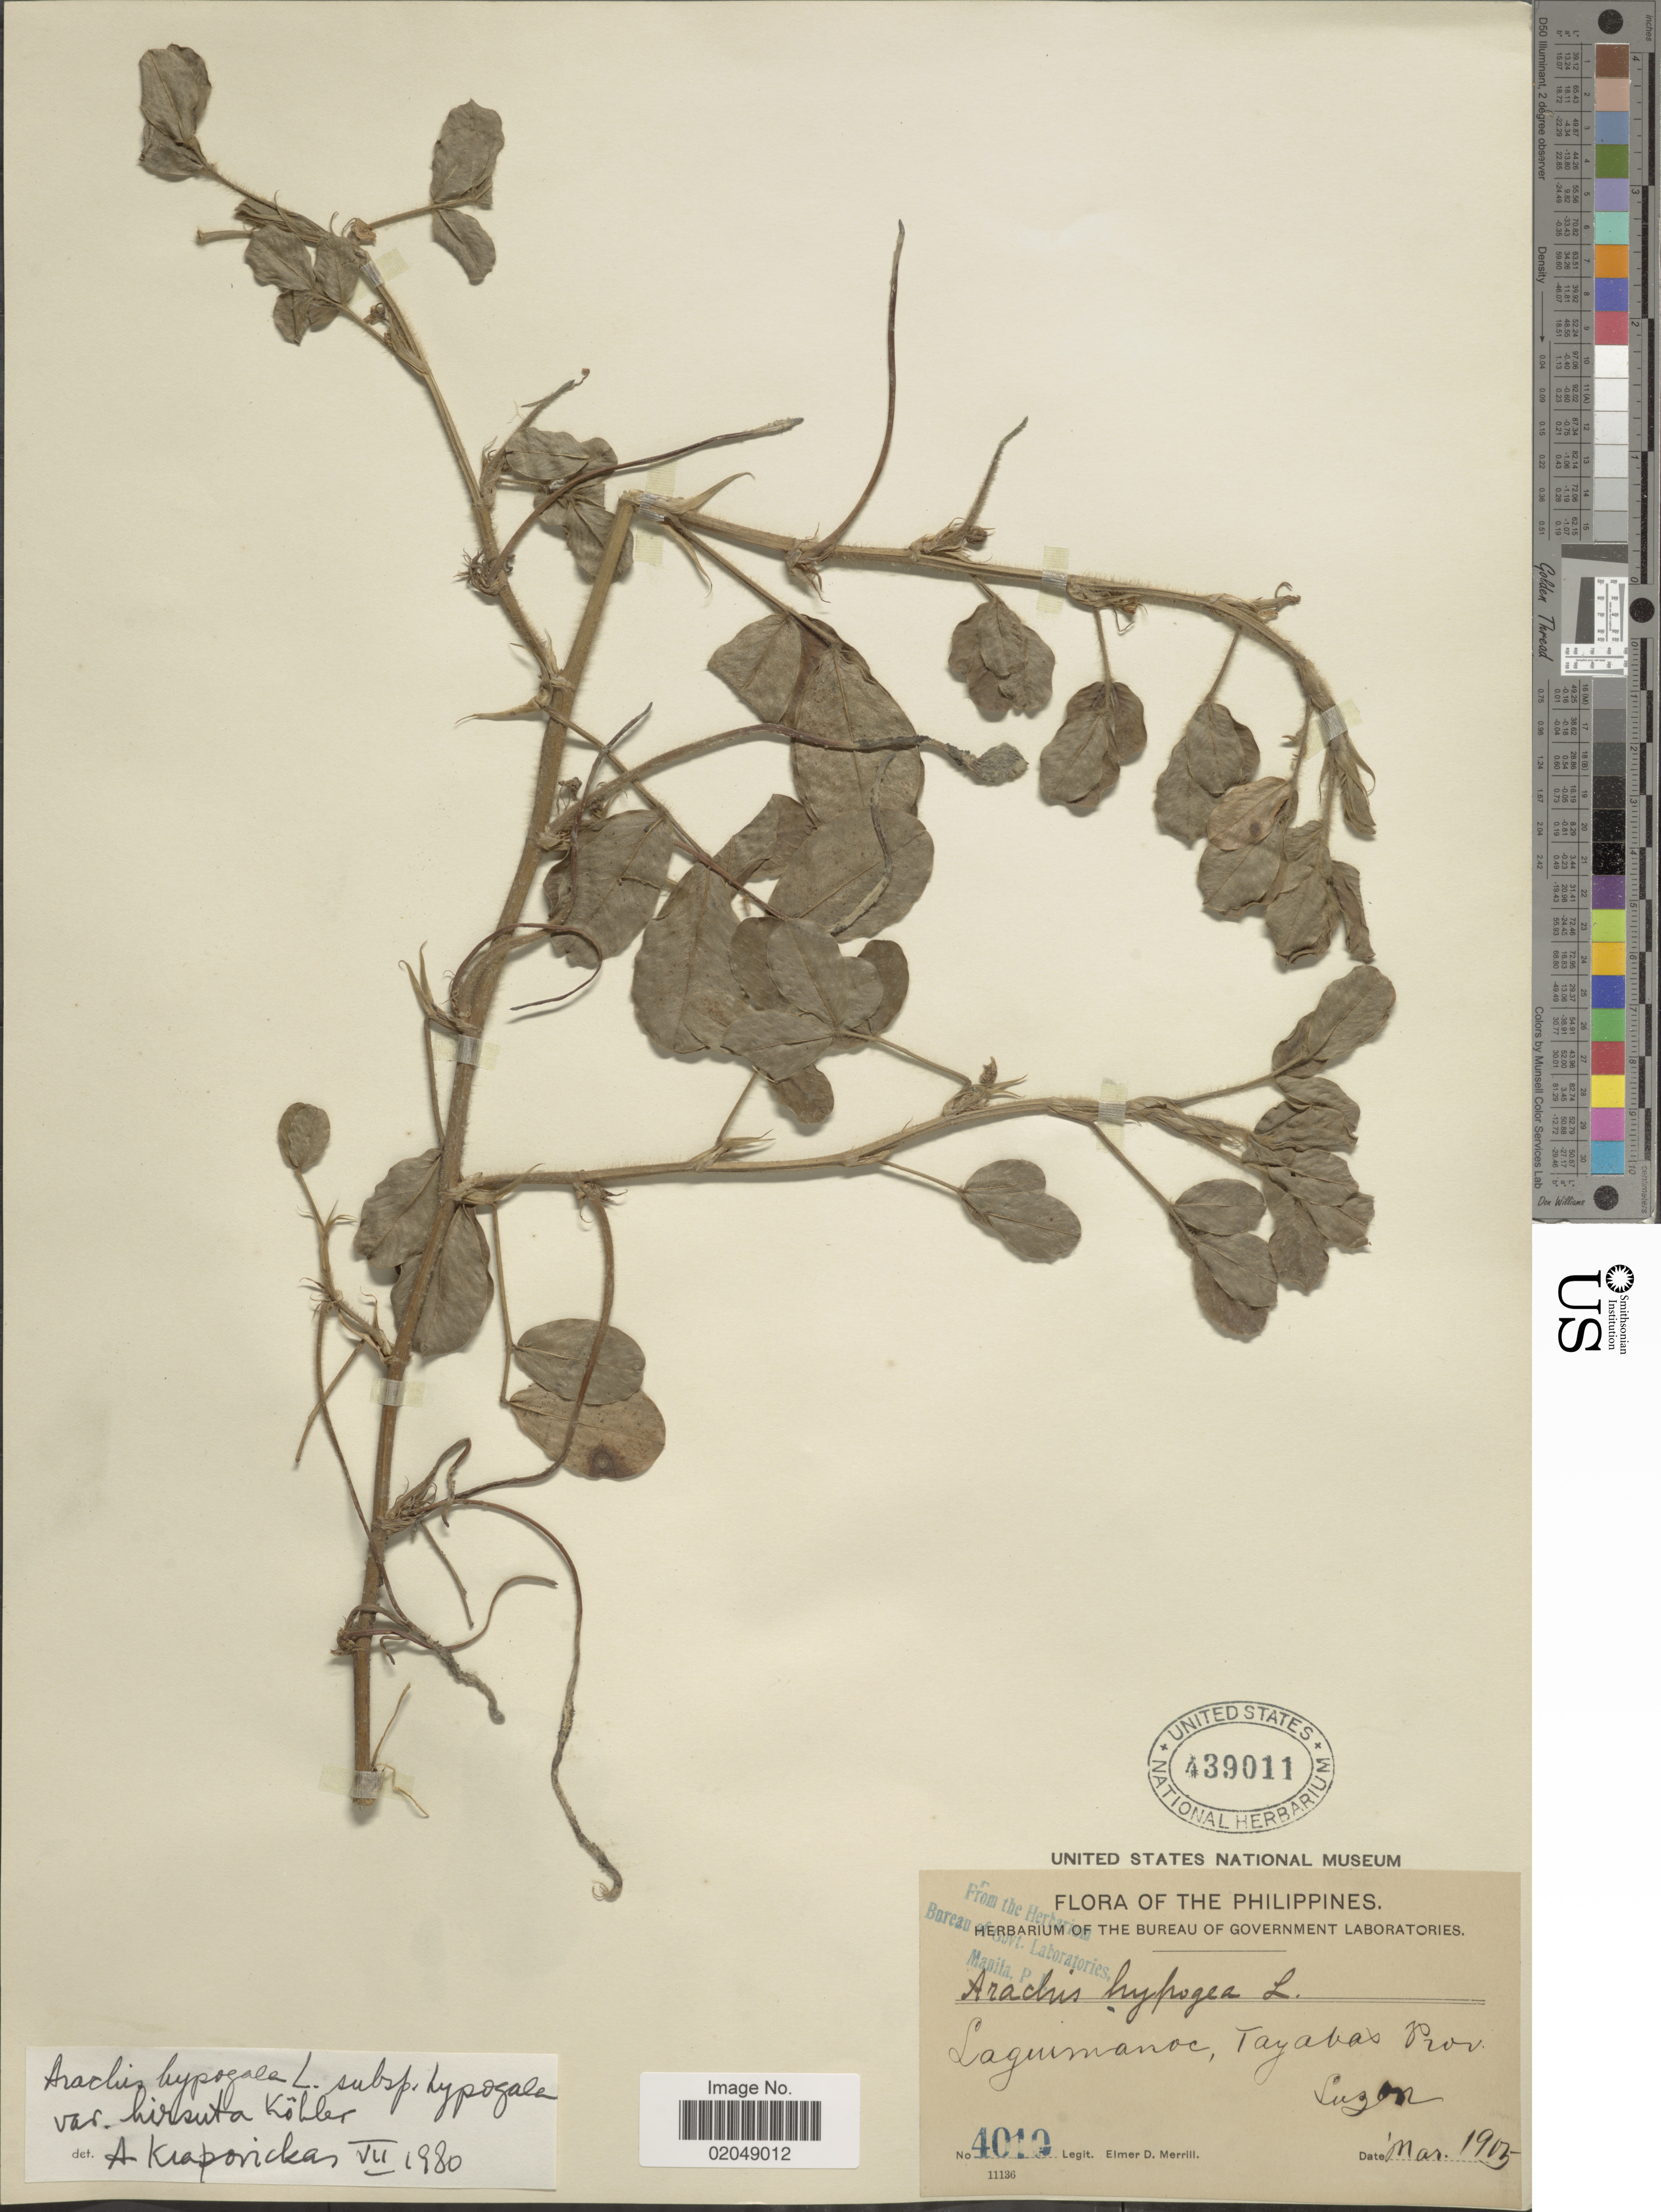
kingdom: Plantae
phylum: Tracheophyta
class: Magnoliopsida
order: Fabales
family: Fabaceae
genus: Arachis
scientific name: Arachis hypogaea subsp. hypogaea var. hirsuta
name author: Köhler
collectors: E. D. Merrill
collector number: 4010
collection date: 1905-03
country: Philippines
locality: Laguimanoc, Tayabas Prov., Luzon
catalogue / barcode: US 439011